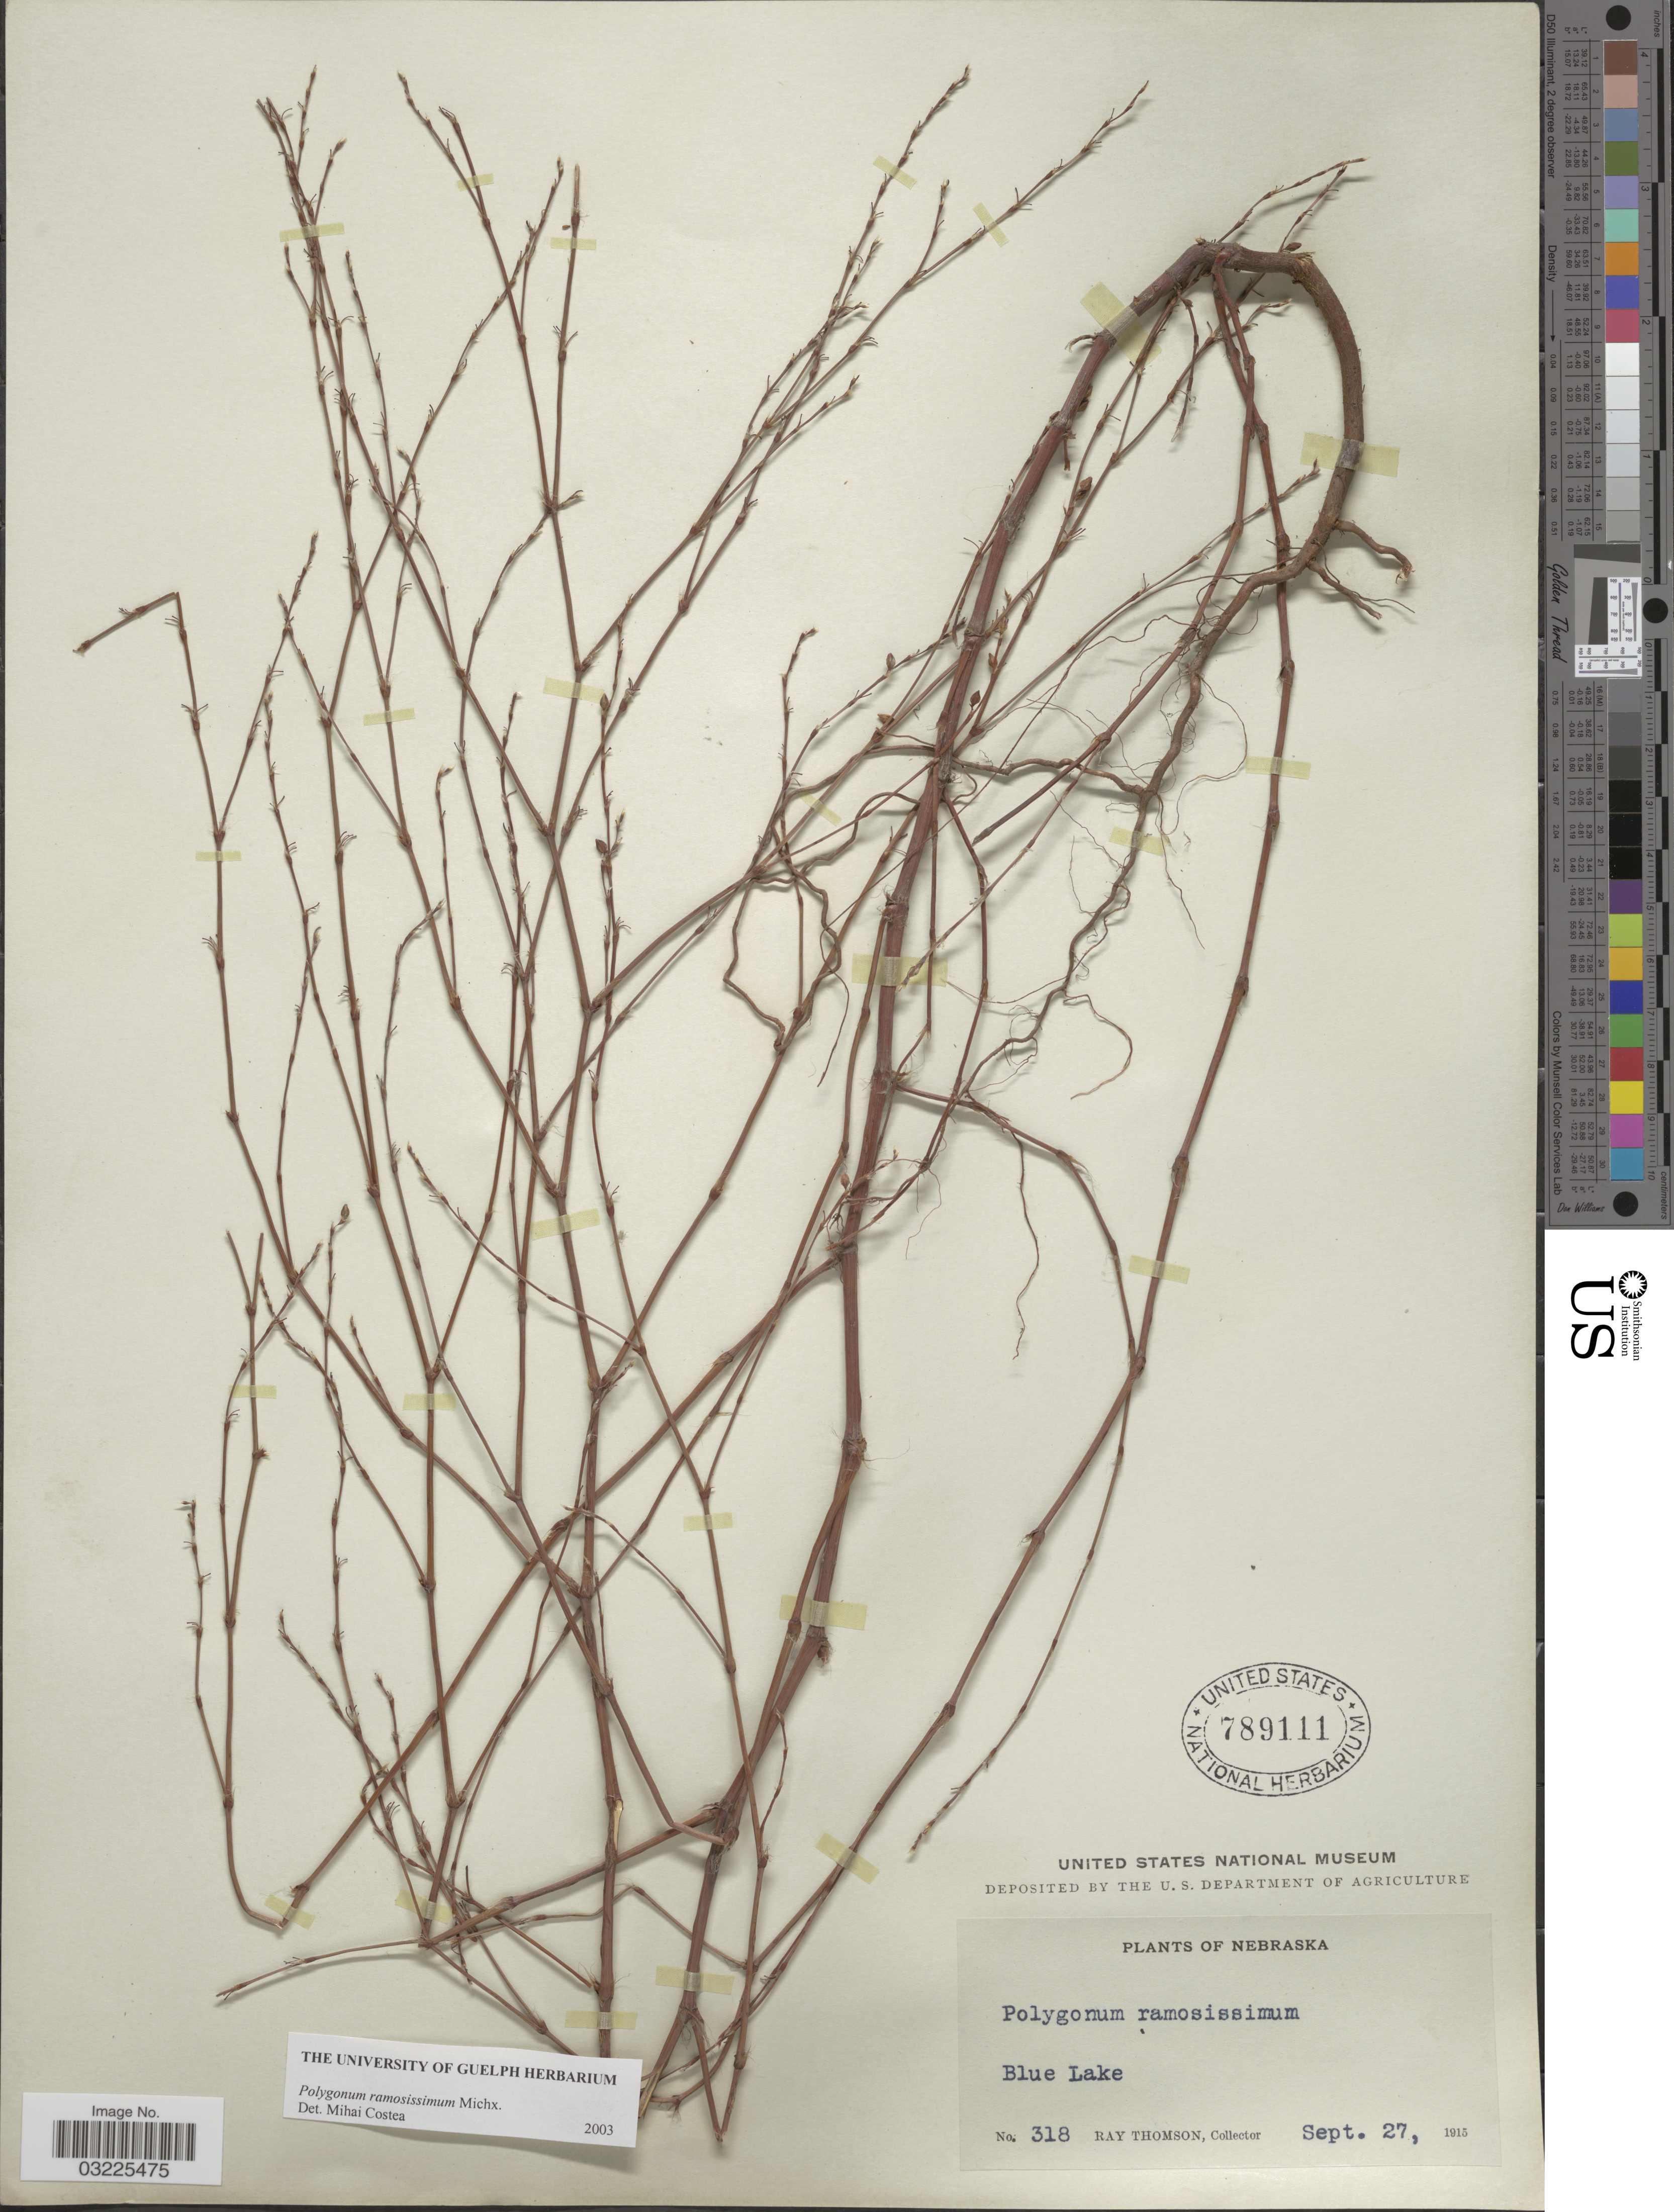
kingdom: Plantae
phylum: Tracheophyta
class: Magnoliopsida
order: Caryophyllales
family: Polygonaceae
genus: Polygonum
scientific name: Polygonum ramosissimum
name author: Michx.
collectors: R. Thomson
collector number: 318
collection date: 1915-09-27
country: United States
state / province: Nebraska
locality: Blue Lake.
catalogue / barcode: US 789111